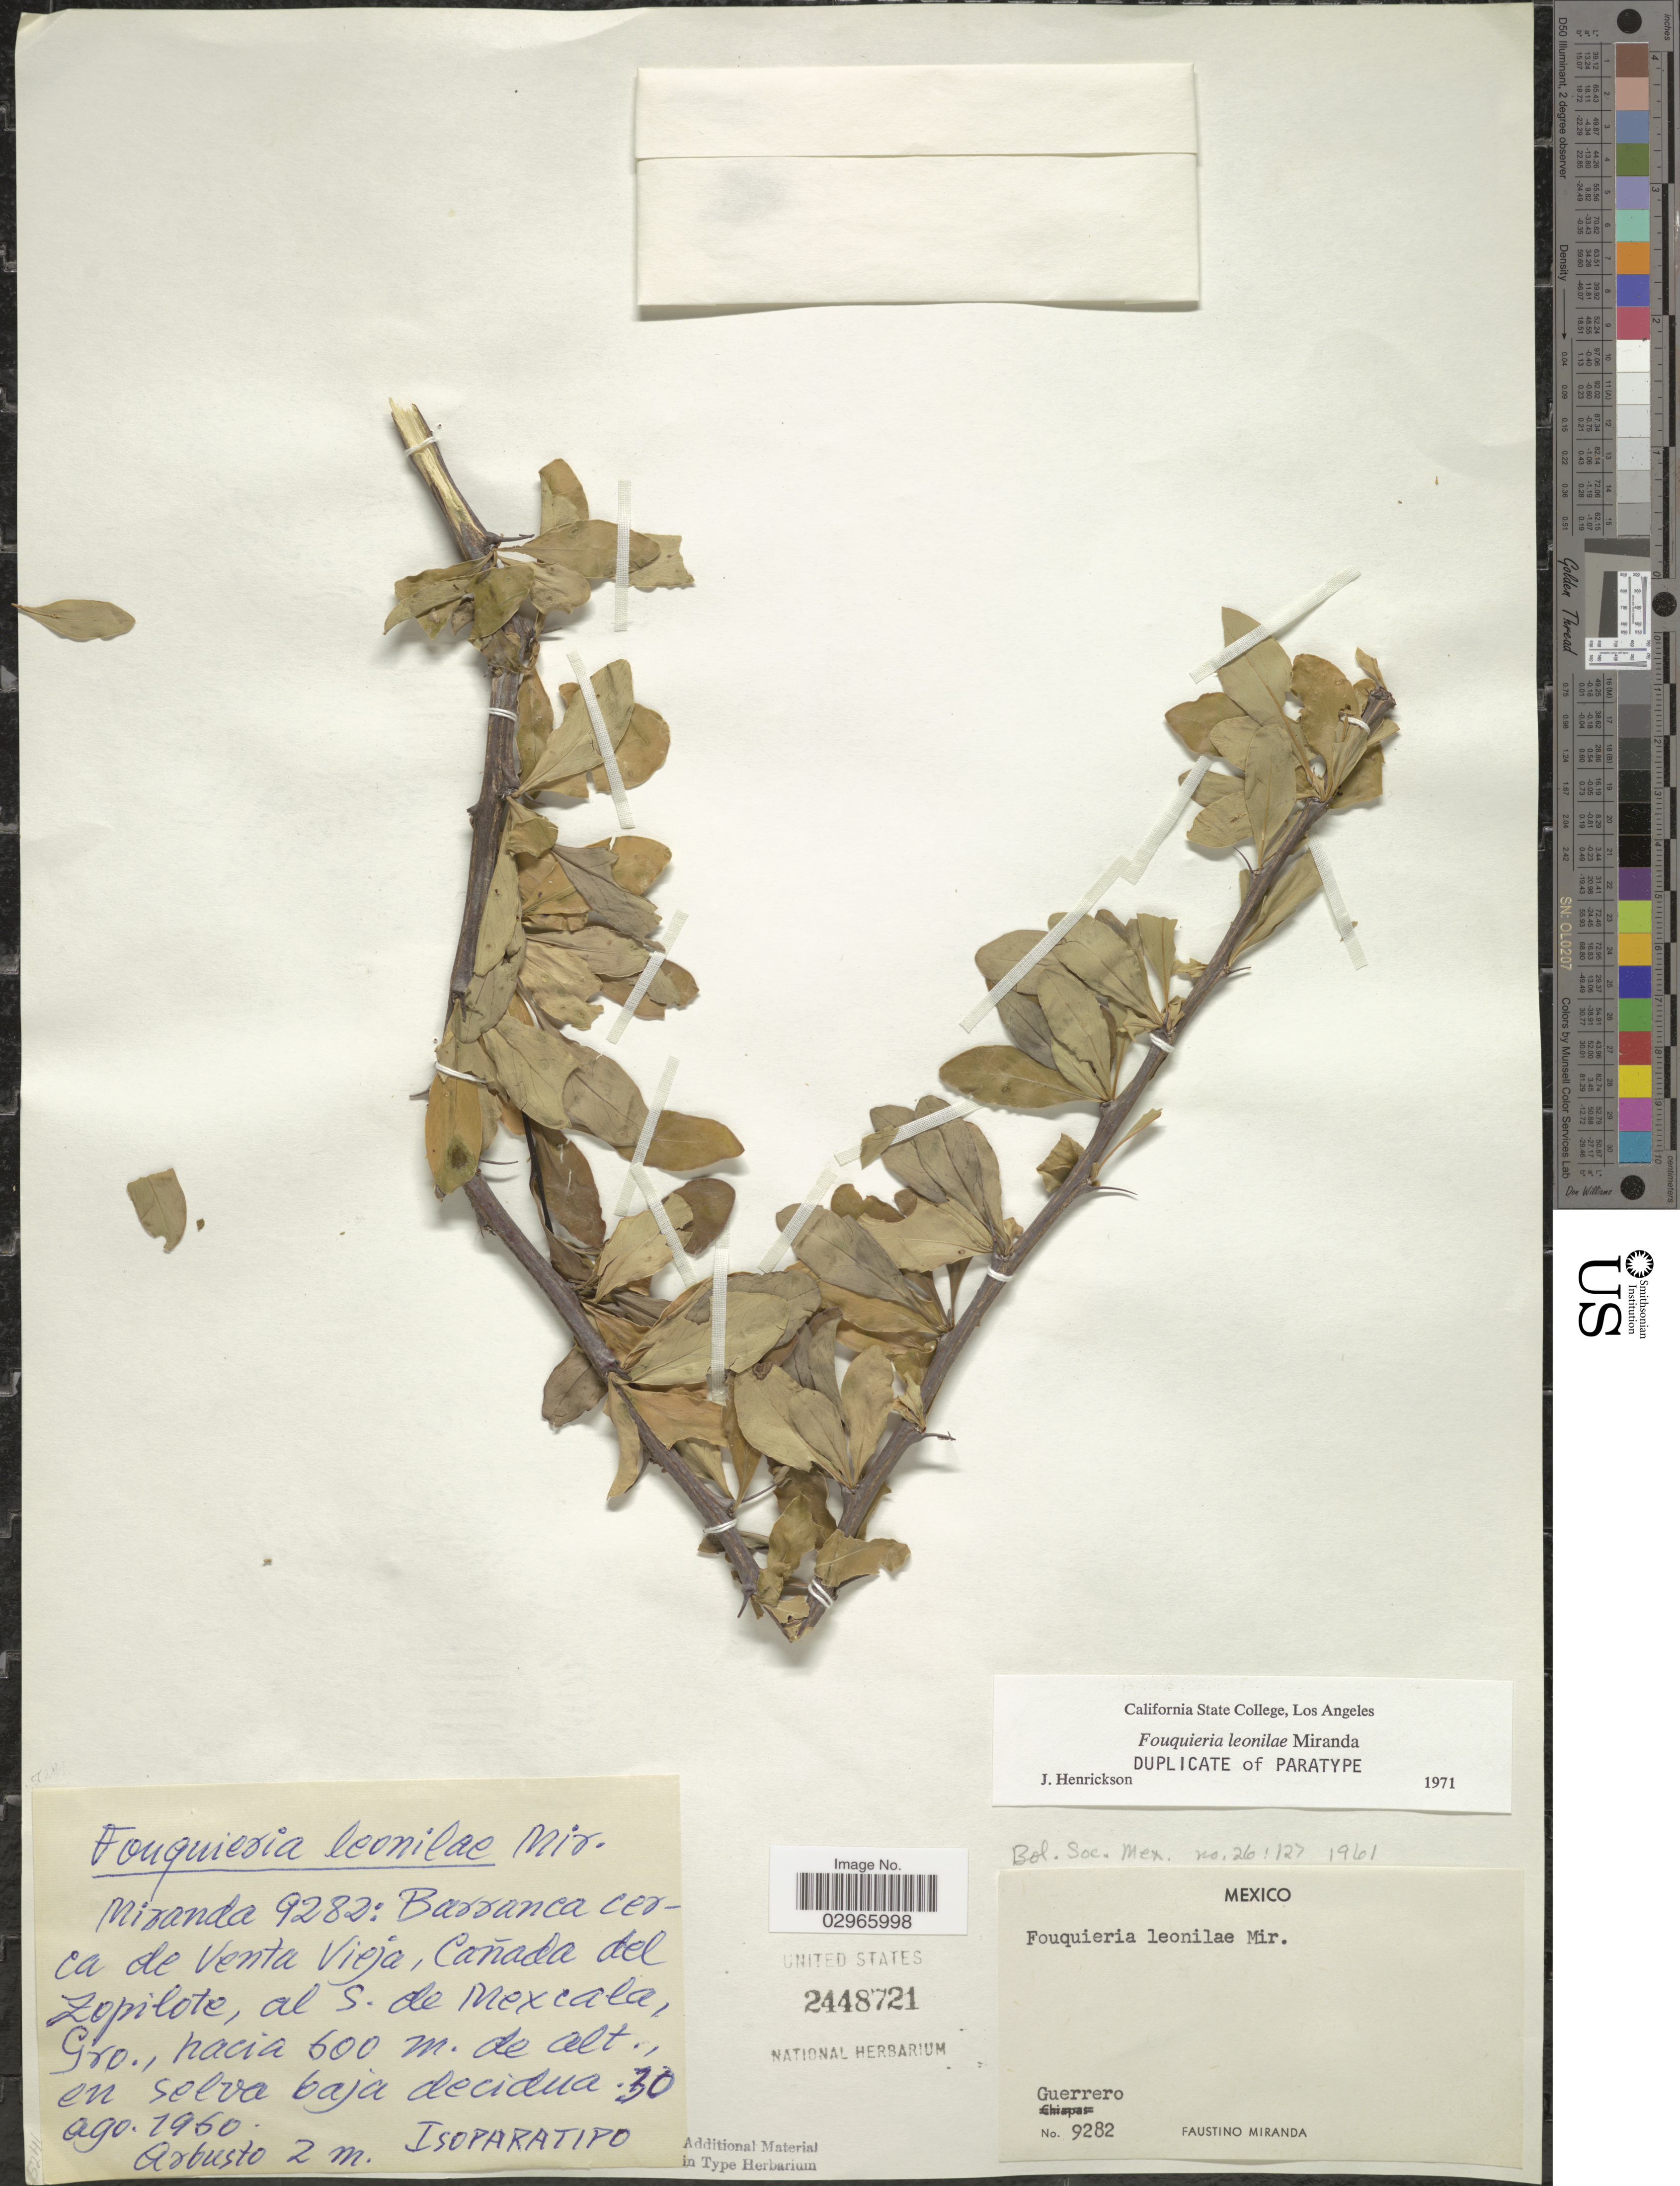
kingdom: Plantae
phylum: Tracheophyta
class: Magnoliopsida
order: Ericales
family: Fouquieriaceae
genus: Fouquieria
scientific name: Fouquieria leonilae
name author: Miranda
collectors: F. Miranda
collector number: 9282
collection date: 1960-08-30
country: Mexico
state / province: Guerrero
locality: Barranca cerca de Venta Vieja. Cañada del Zopilote, al S. de Mexcala. Gro.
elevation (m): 600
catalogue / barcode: US 2448721